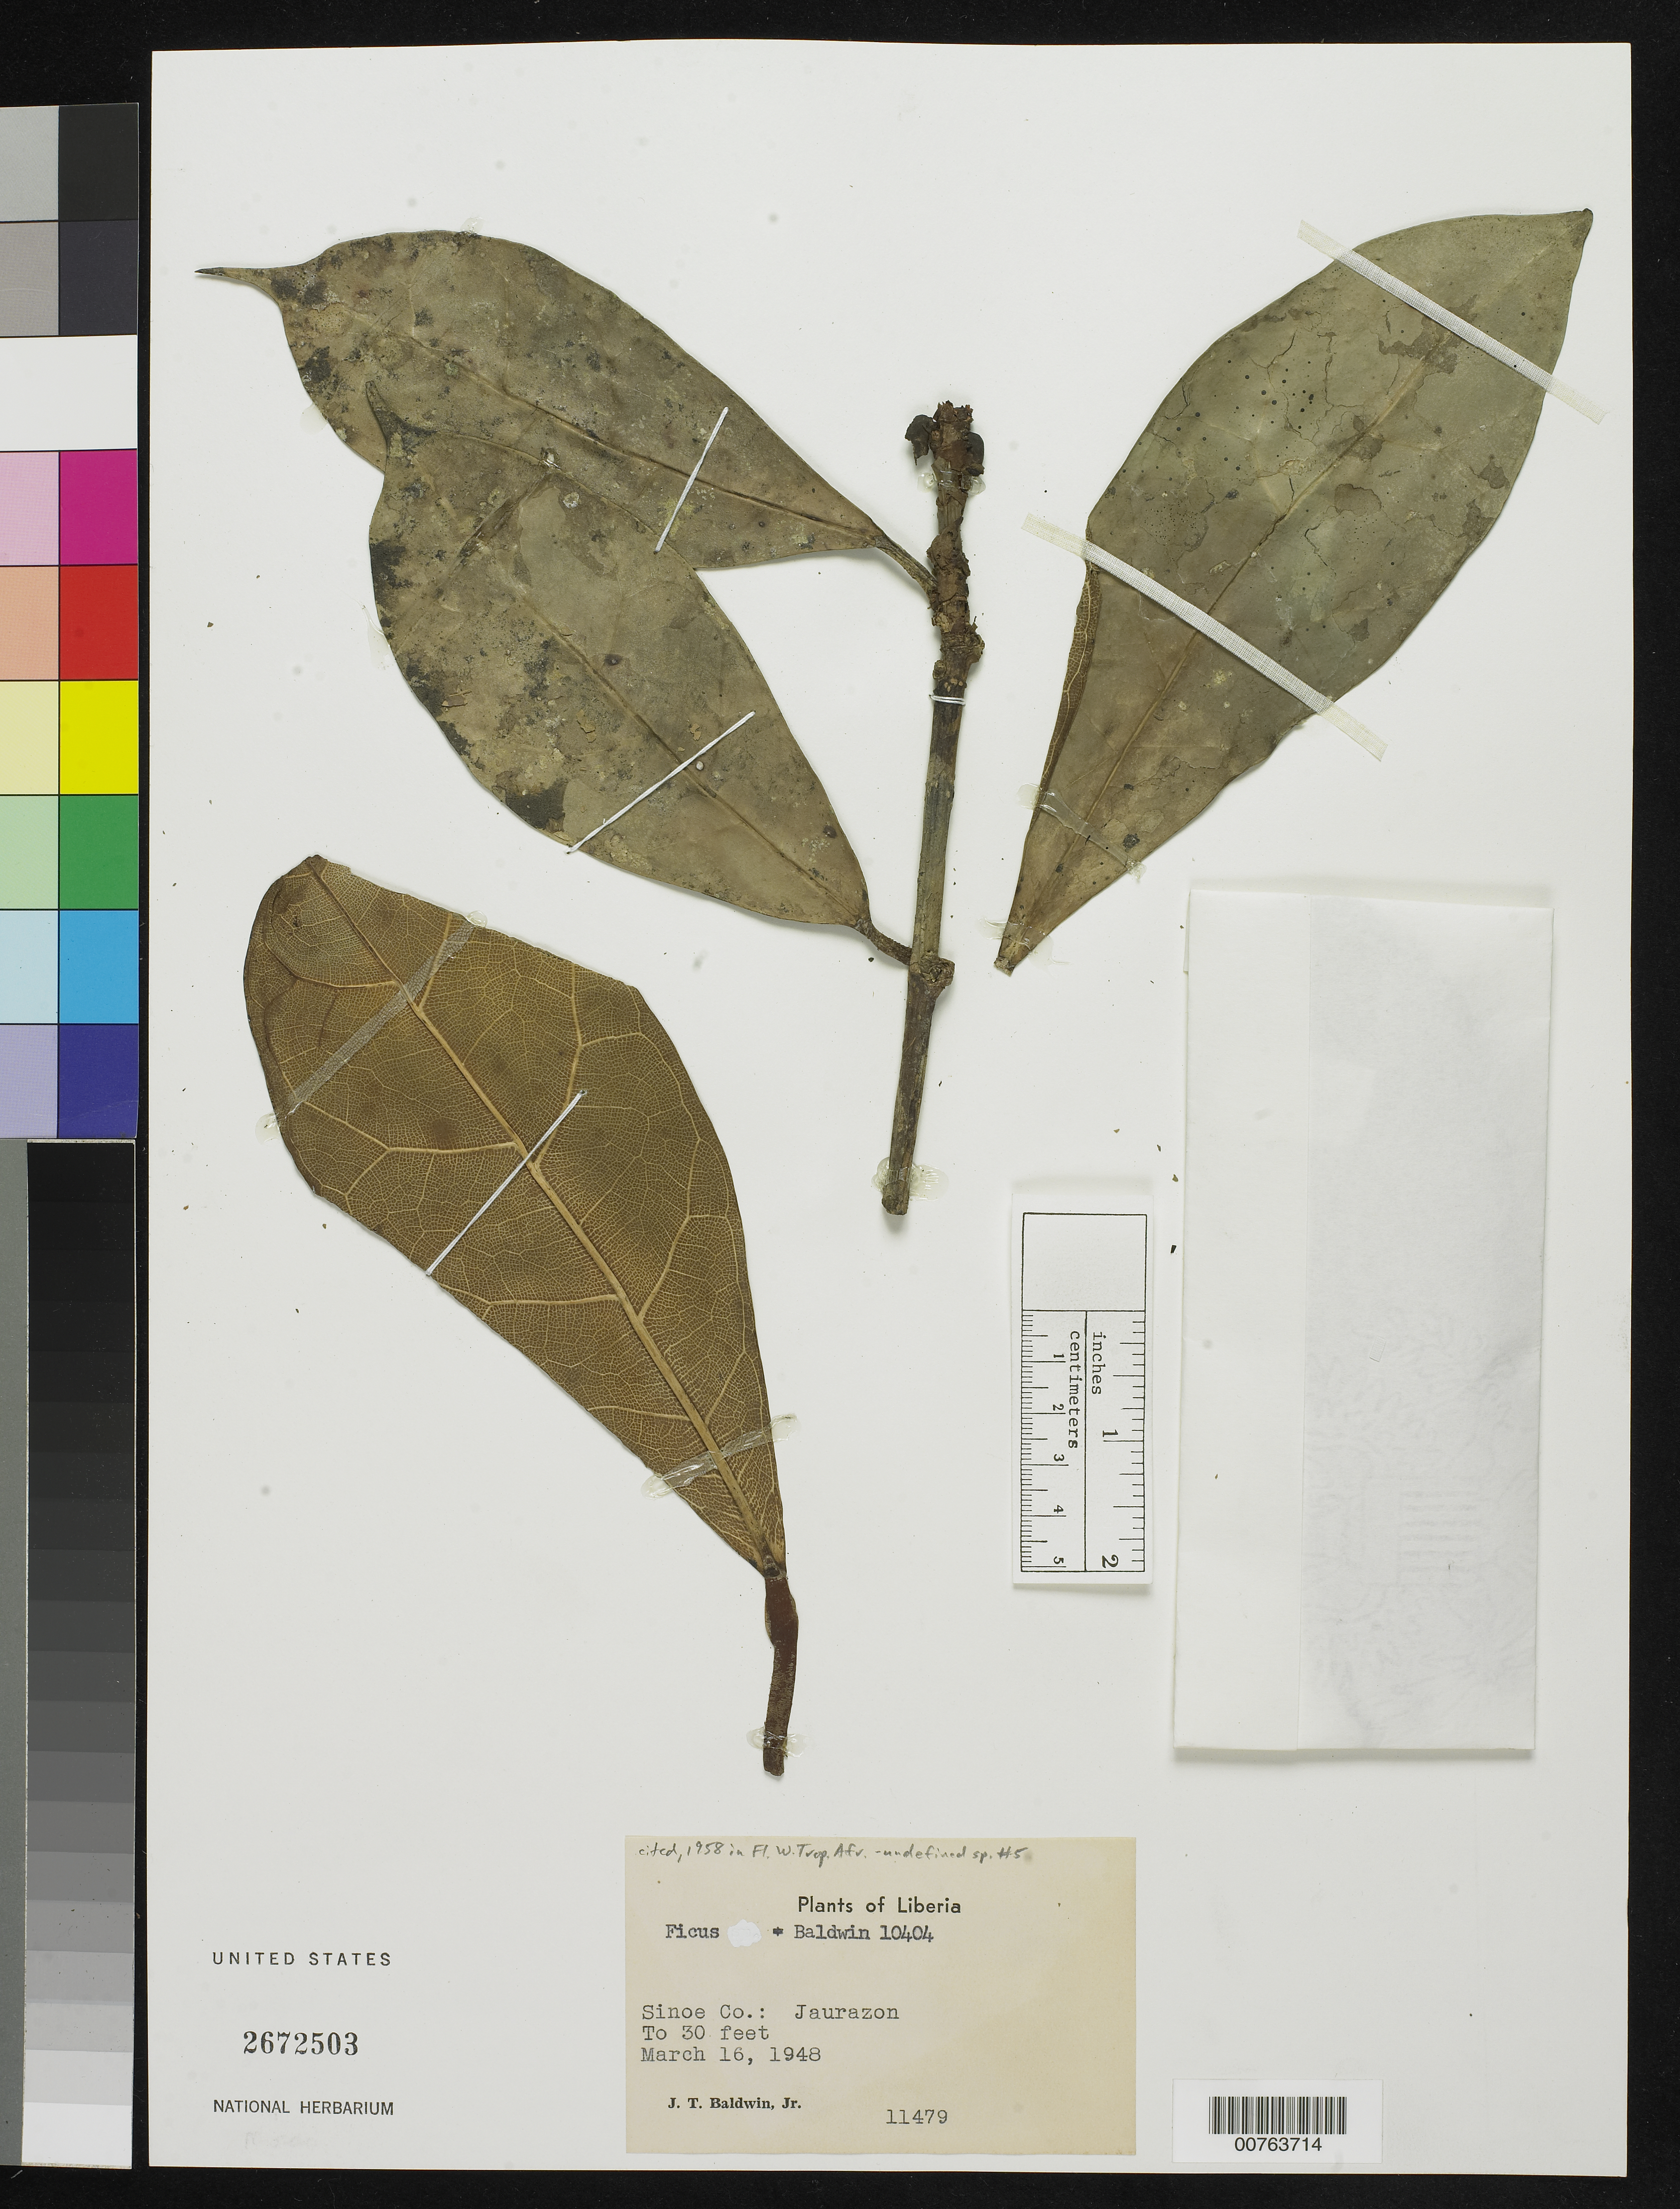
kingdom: Plantae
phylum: Tracheophyta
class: Magnoliopsida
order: Rosales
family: Moraceae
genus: Ficus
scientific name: Ficus sp.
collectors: J. T. Baldwin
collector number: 11479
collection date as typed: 16 Mar 1948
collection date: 1948-03-16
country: Liberia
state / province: Sinoe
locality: Jaurazon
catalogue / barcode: US 2672503